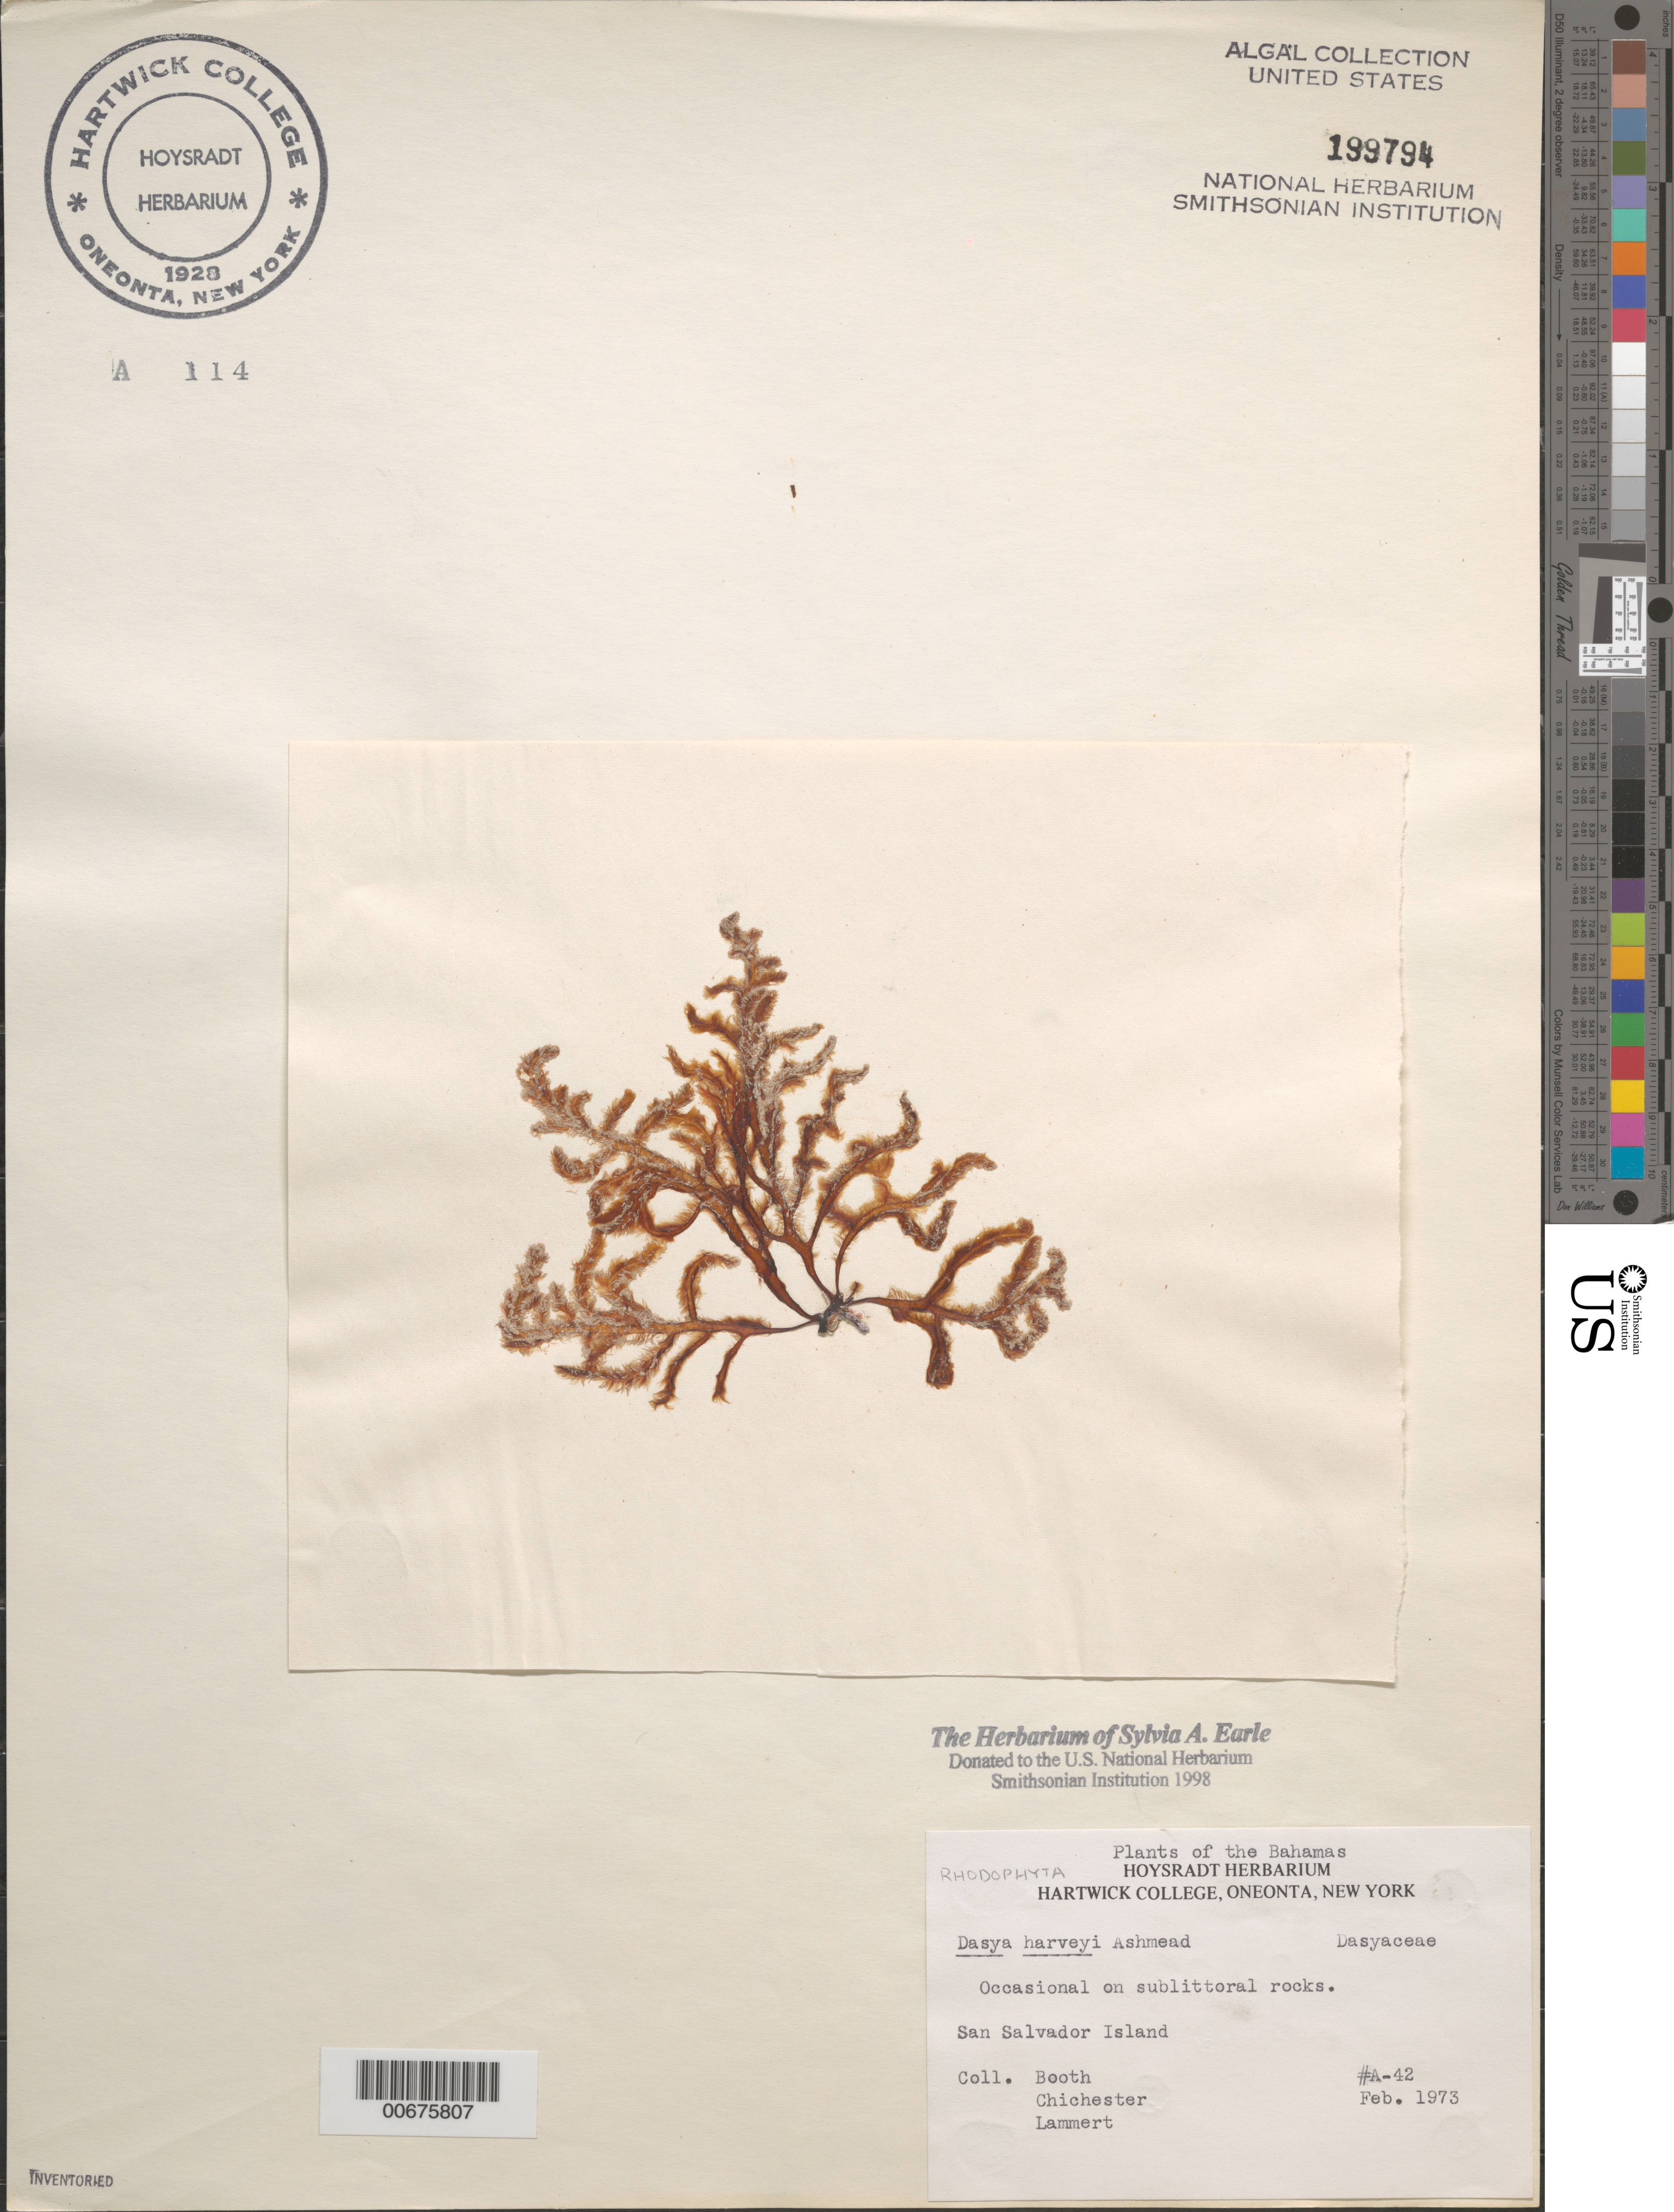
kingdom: Plantae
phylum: Rhodophyta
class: Florideophyceae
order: Ceramiales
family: Dasyaceae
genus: Dasya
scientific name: Dasya harveyi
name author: Ashmead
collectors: -. Booth, -. Chichester & -. Lammert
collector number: A-42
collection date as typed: Feb 1973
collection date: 1973-02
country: Bahamas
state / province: San Salvador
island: San Salvador Island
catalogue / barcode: US 199794